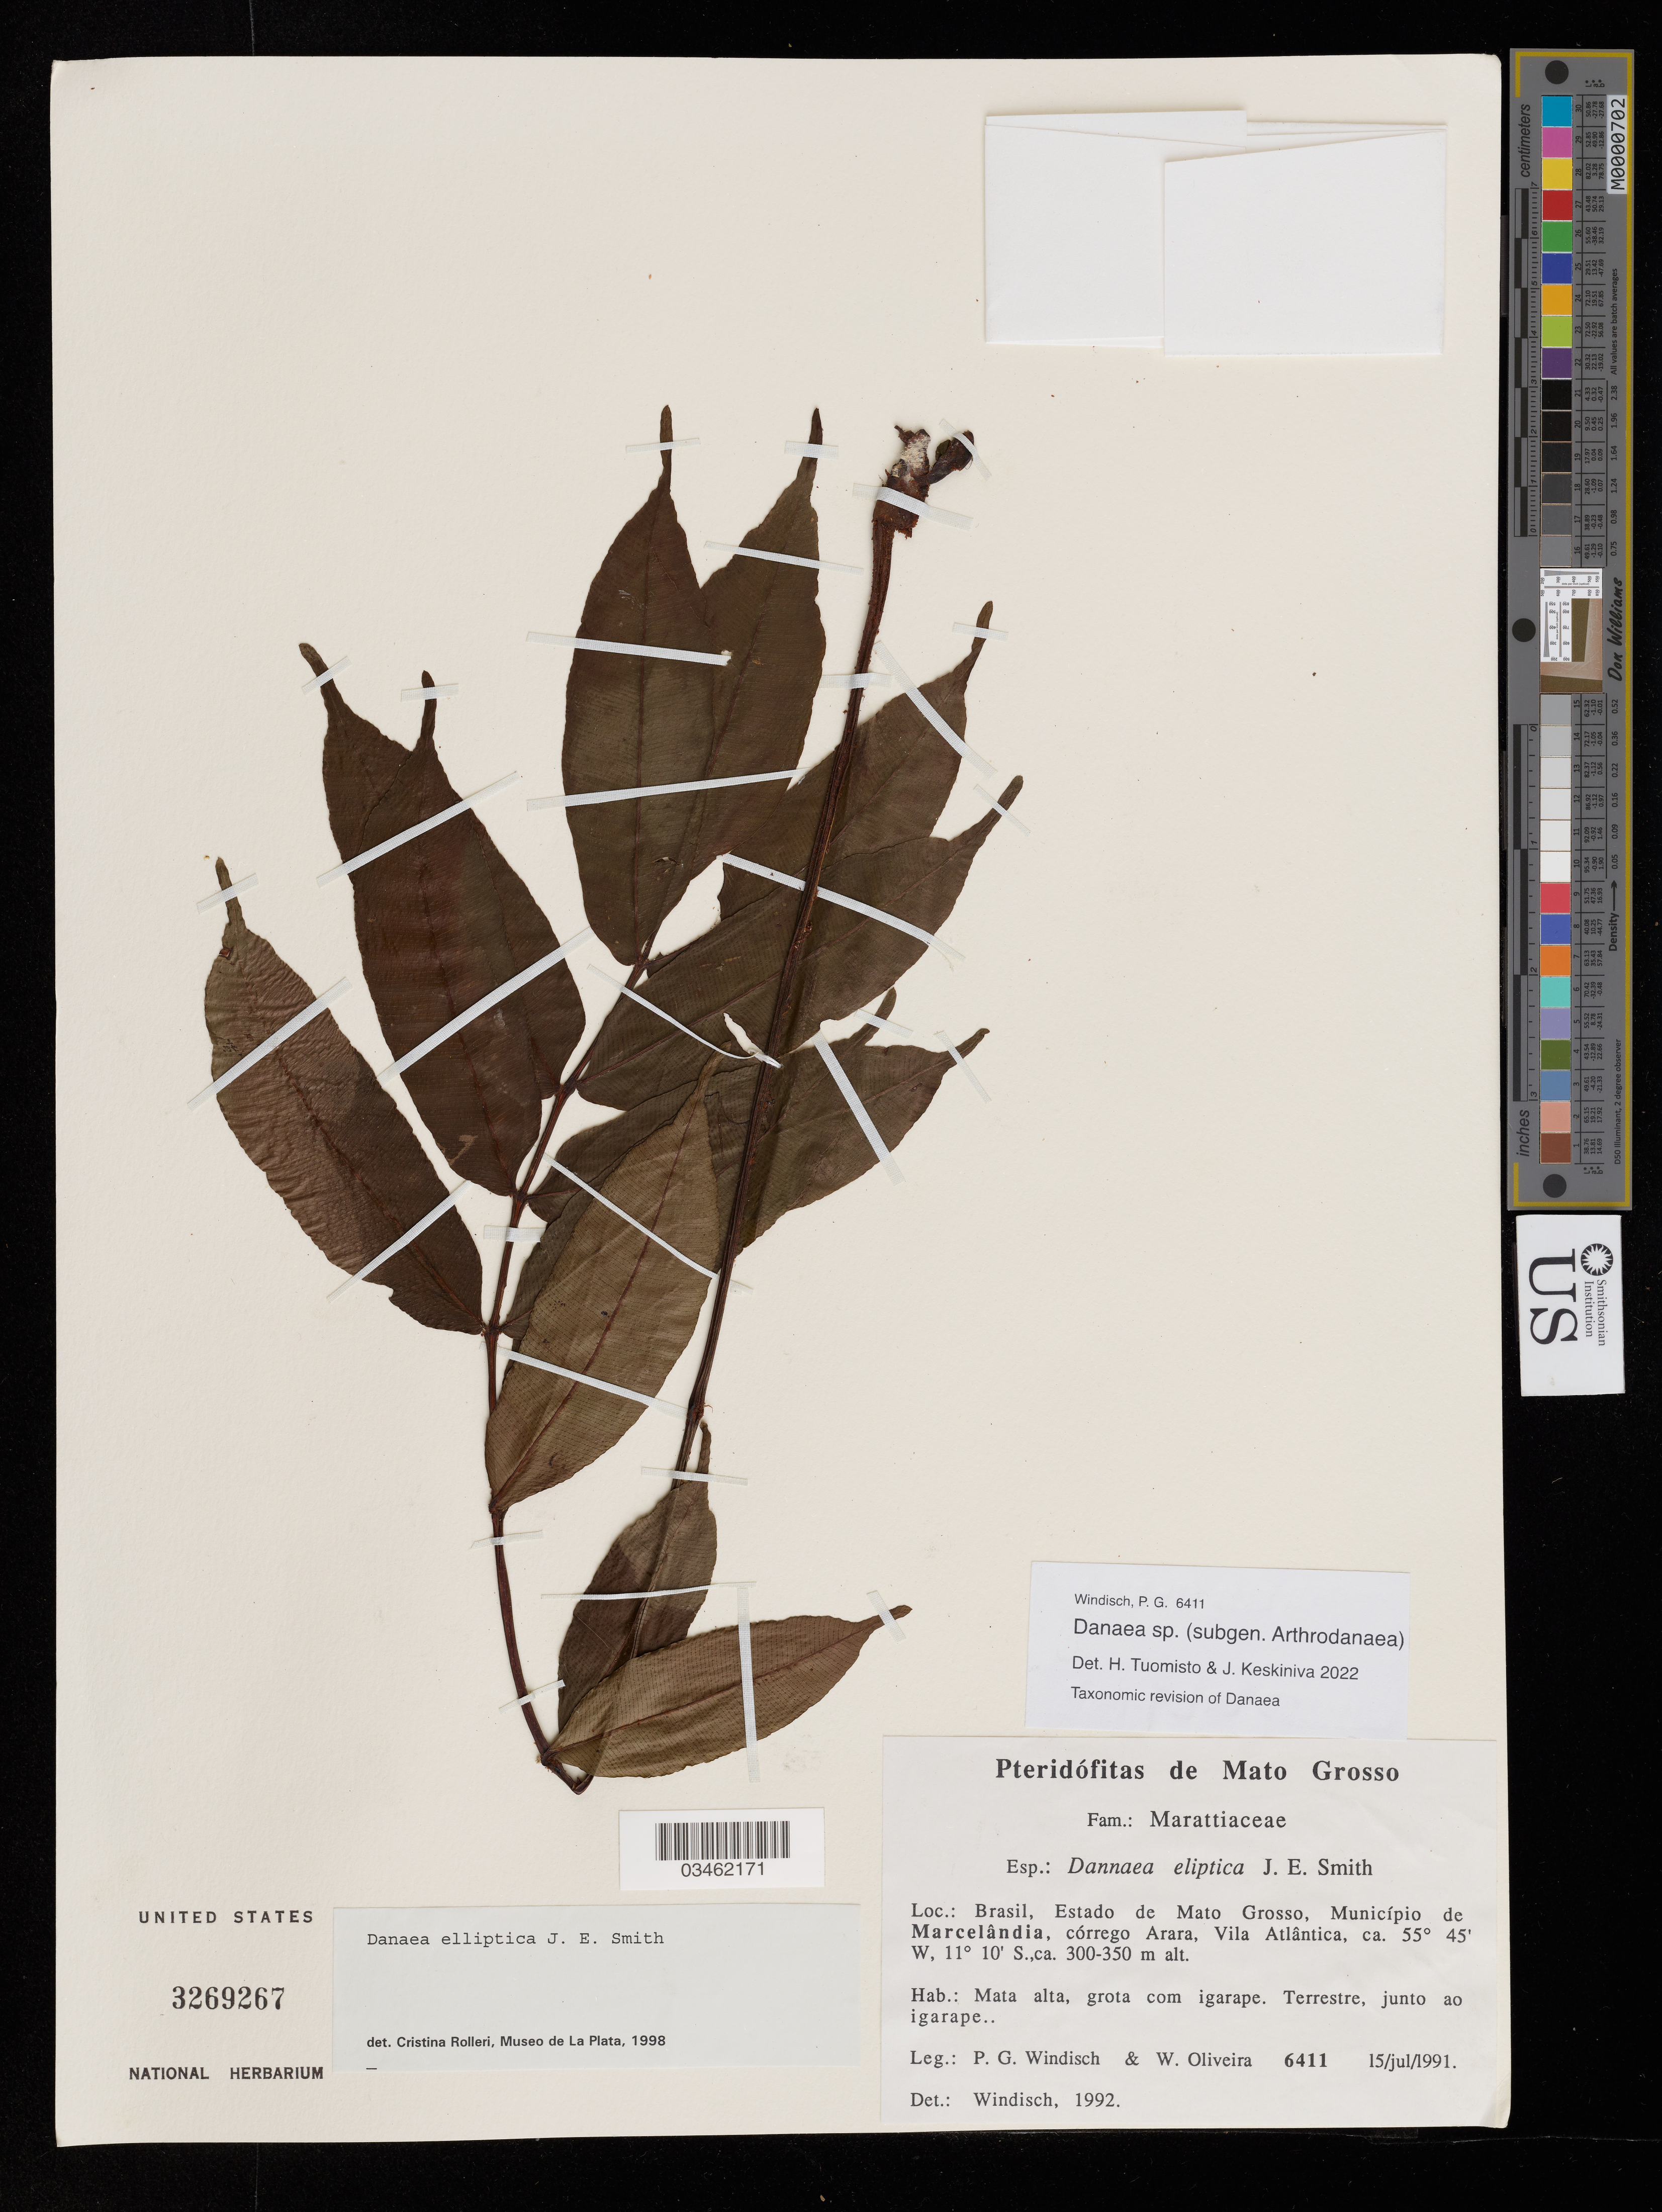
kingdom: Plantae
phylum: Tracheophyta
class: Polypodiopsida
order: Marattiales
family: Marattiaceae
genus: Danaea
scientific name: Danaea sp.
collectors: P. G. Windisch & W. Oliveira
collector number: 6411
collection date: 1991-07-15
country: Brazil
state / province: Mato Grosso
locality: Município de Marcelândia, córrego Arara, Vila Atlântica.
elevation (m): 300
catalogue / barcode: US 3269267